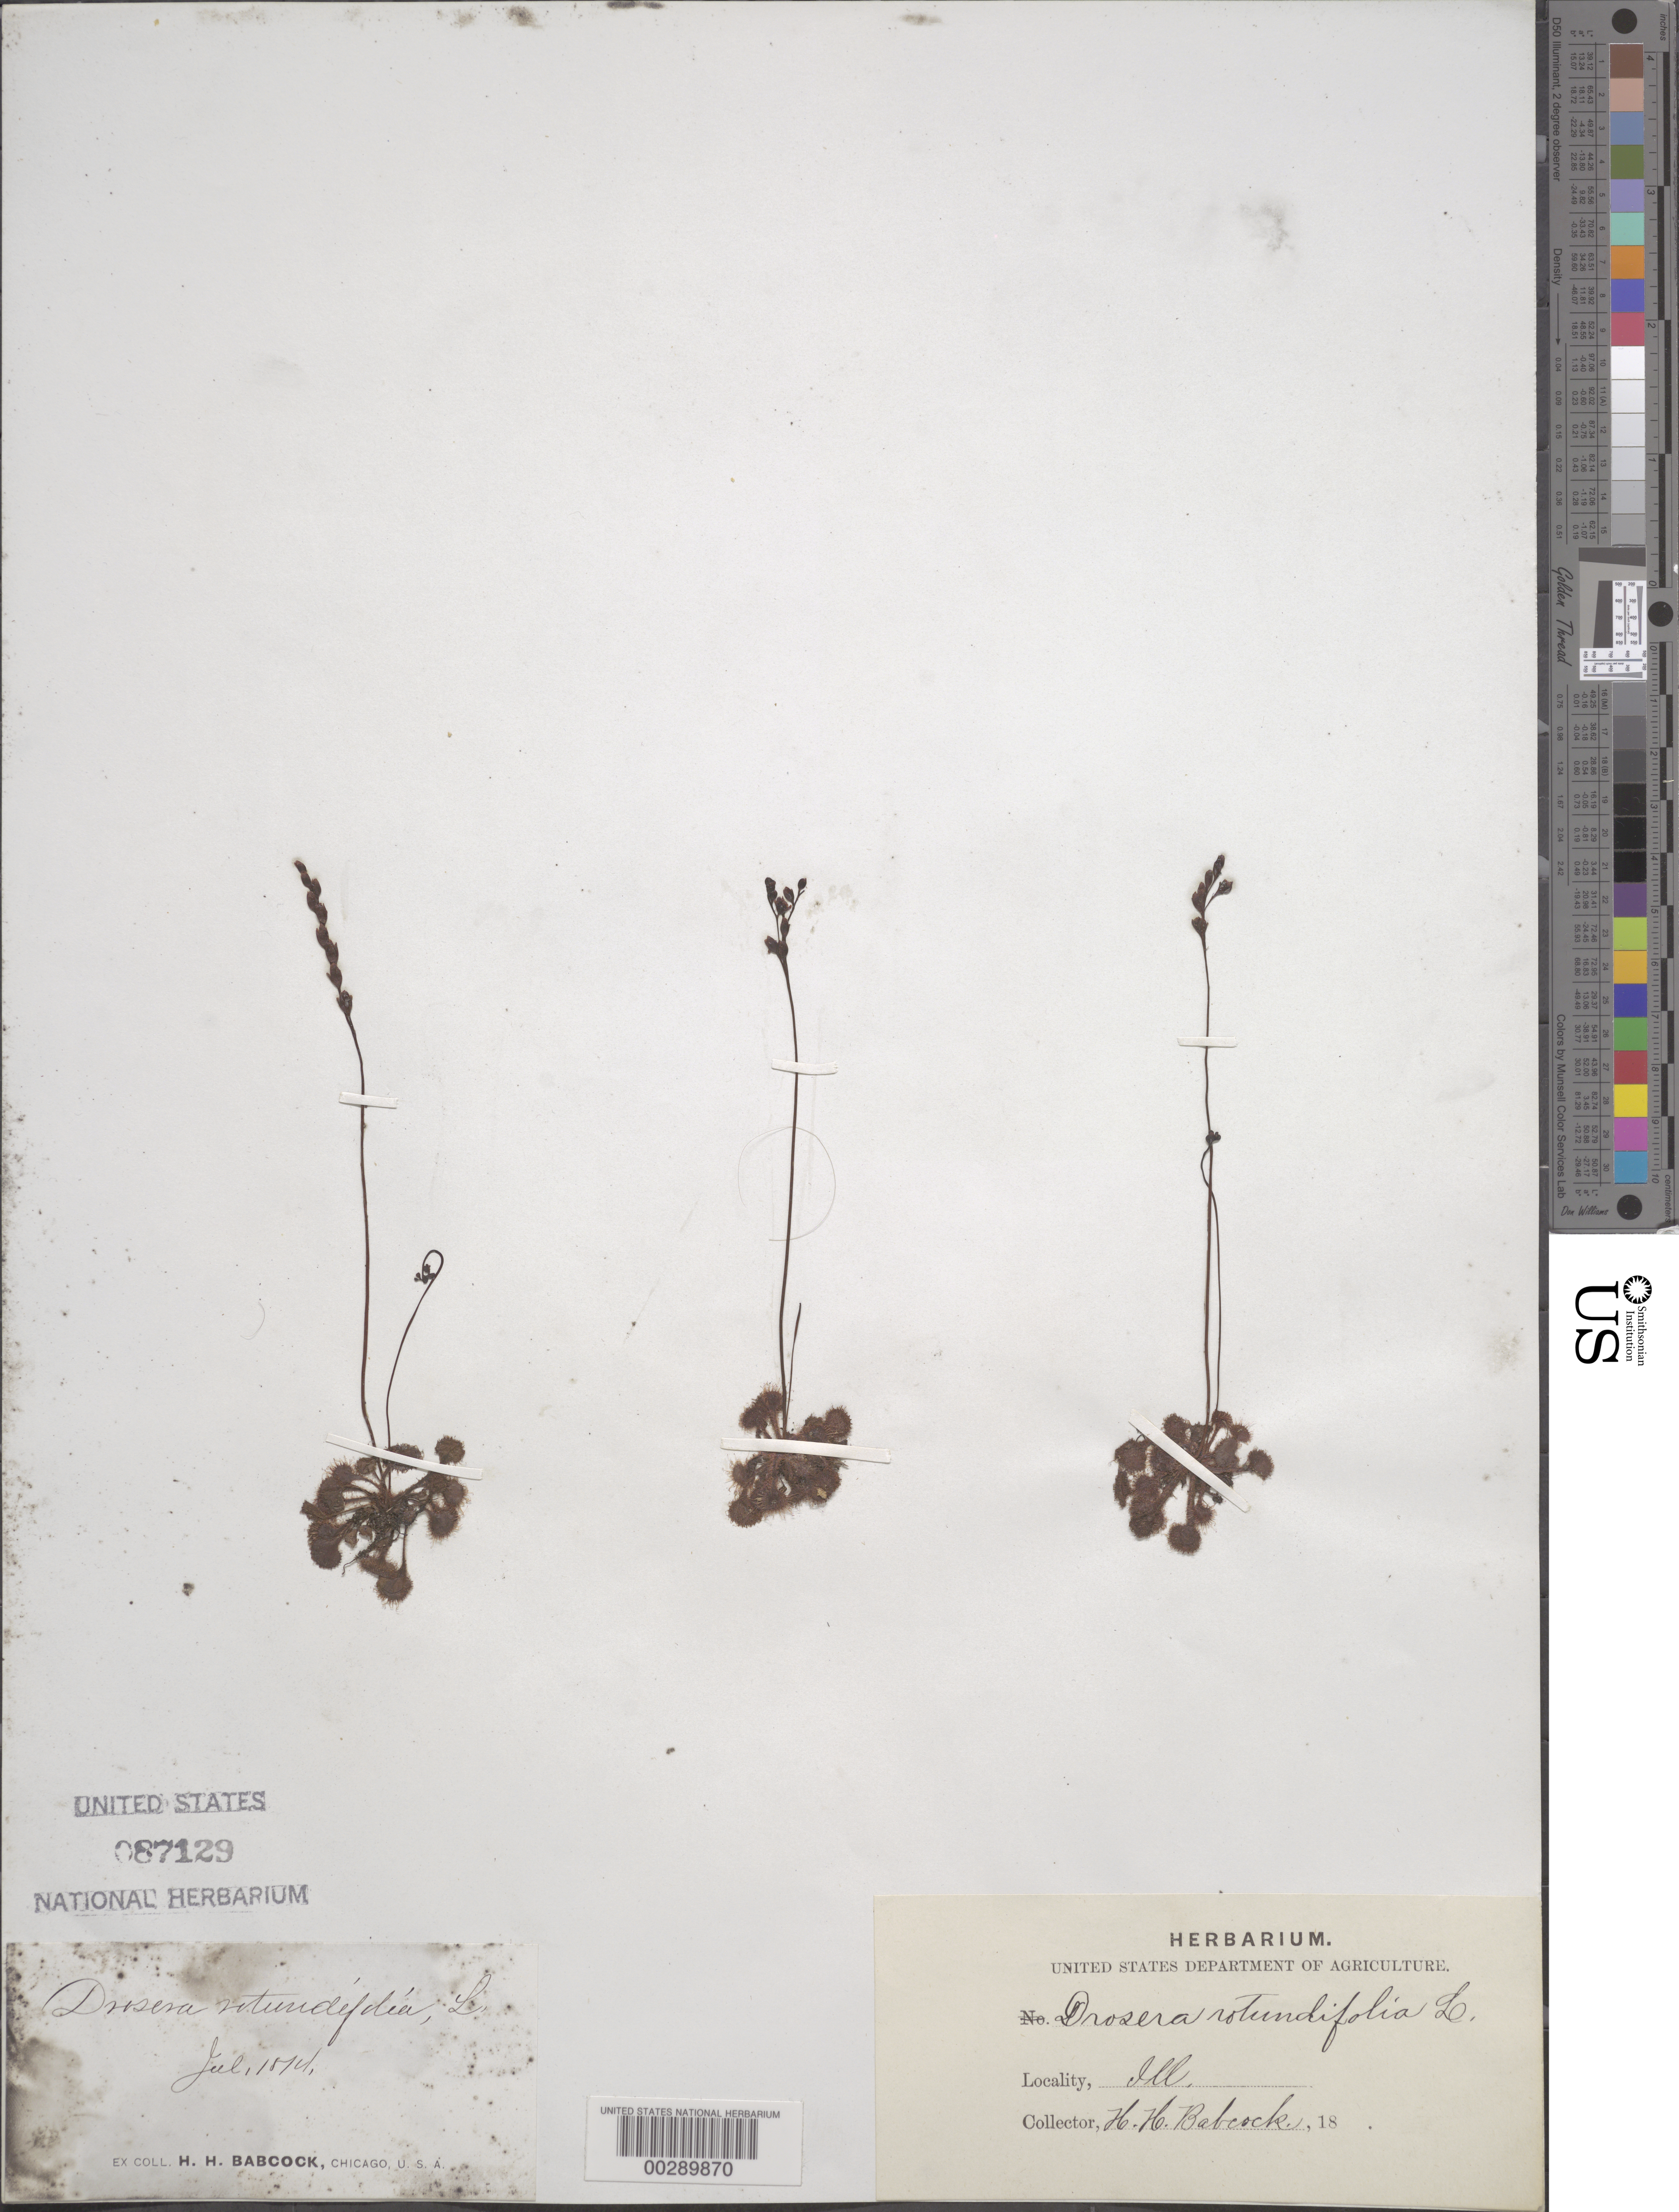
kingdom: Plantae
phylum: Tracheophyta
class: Magnoliopsida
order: Caryophyllales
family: Droseraceae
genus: Drosera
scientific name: Drosera rotundifolia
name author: L.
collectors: H. Babcock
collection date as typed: Jul 1874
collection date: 1874-07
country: United States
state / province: Illinois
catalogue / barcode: US 87129